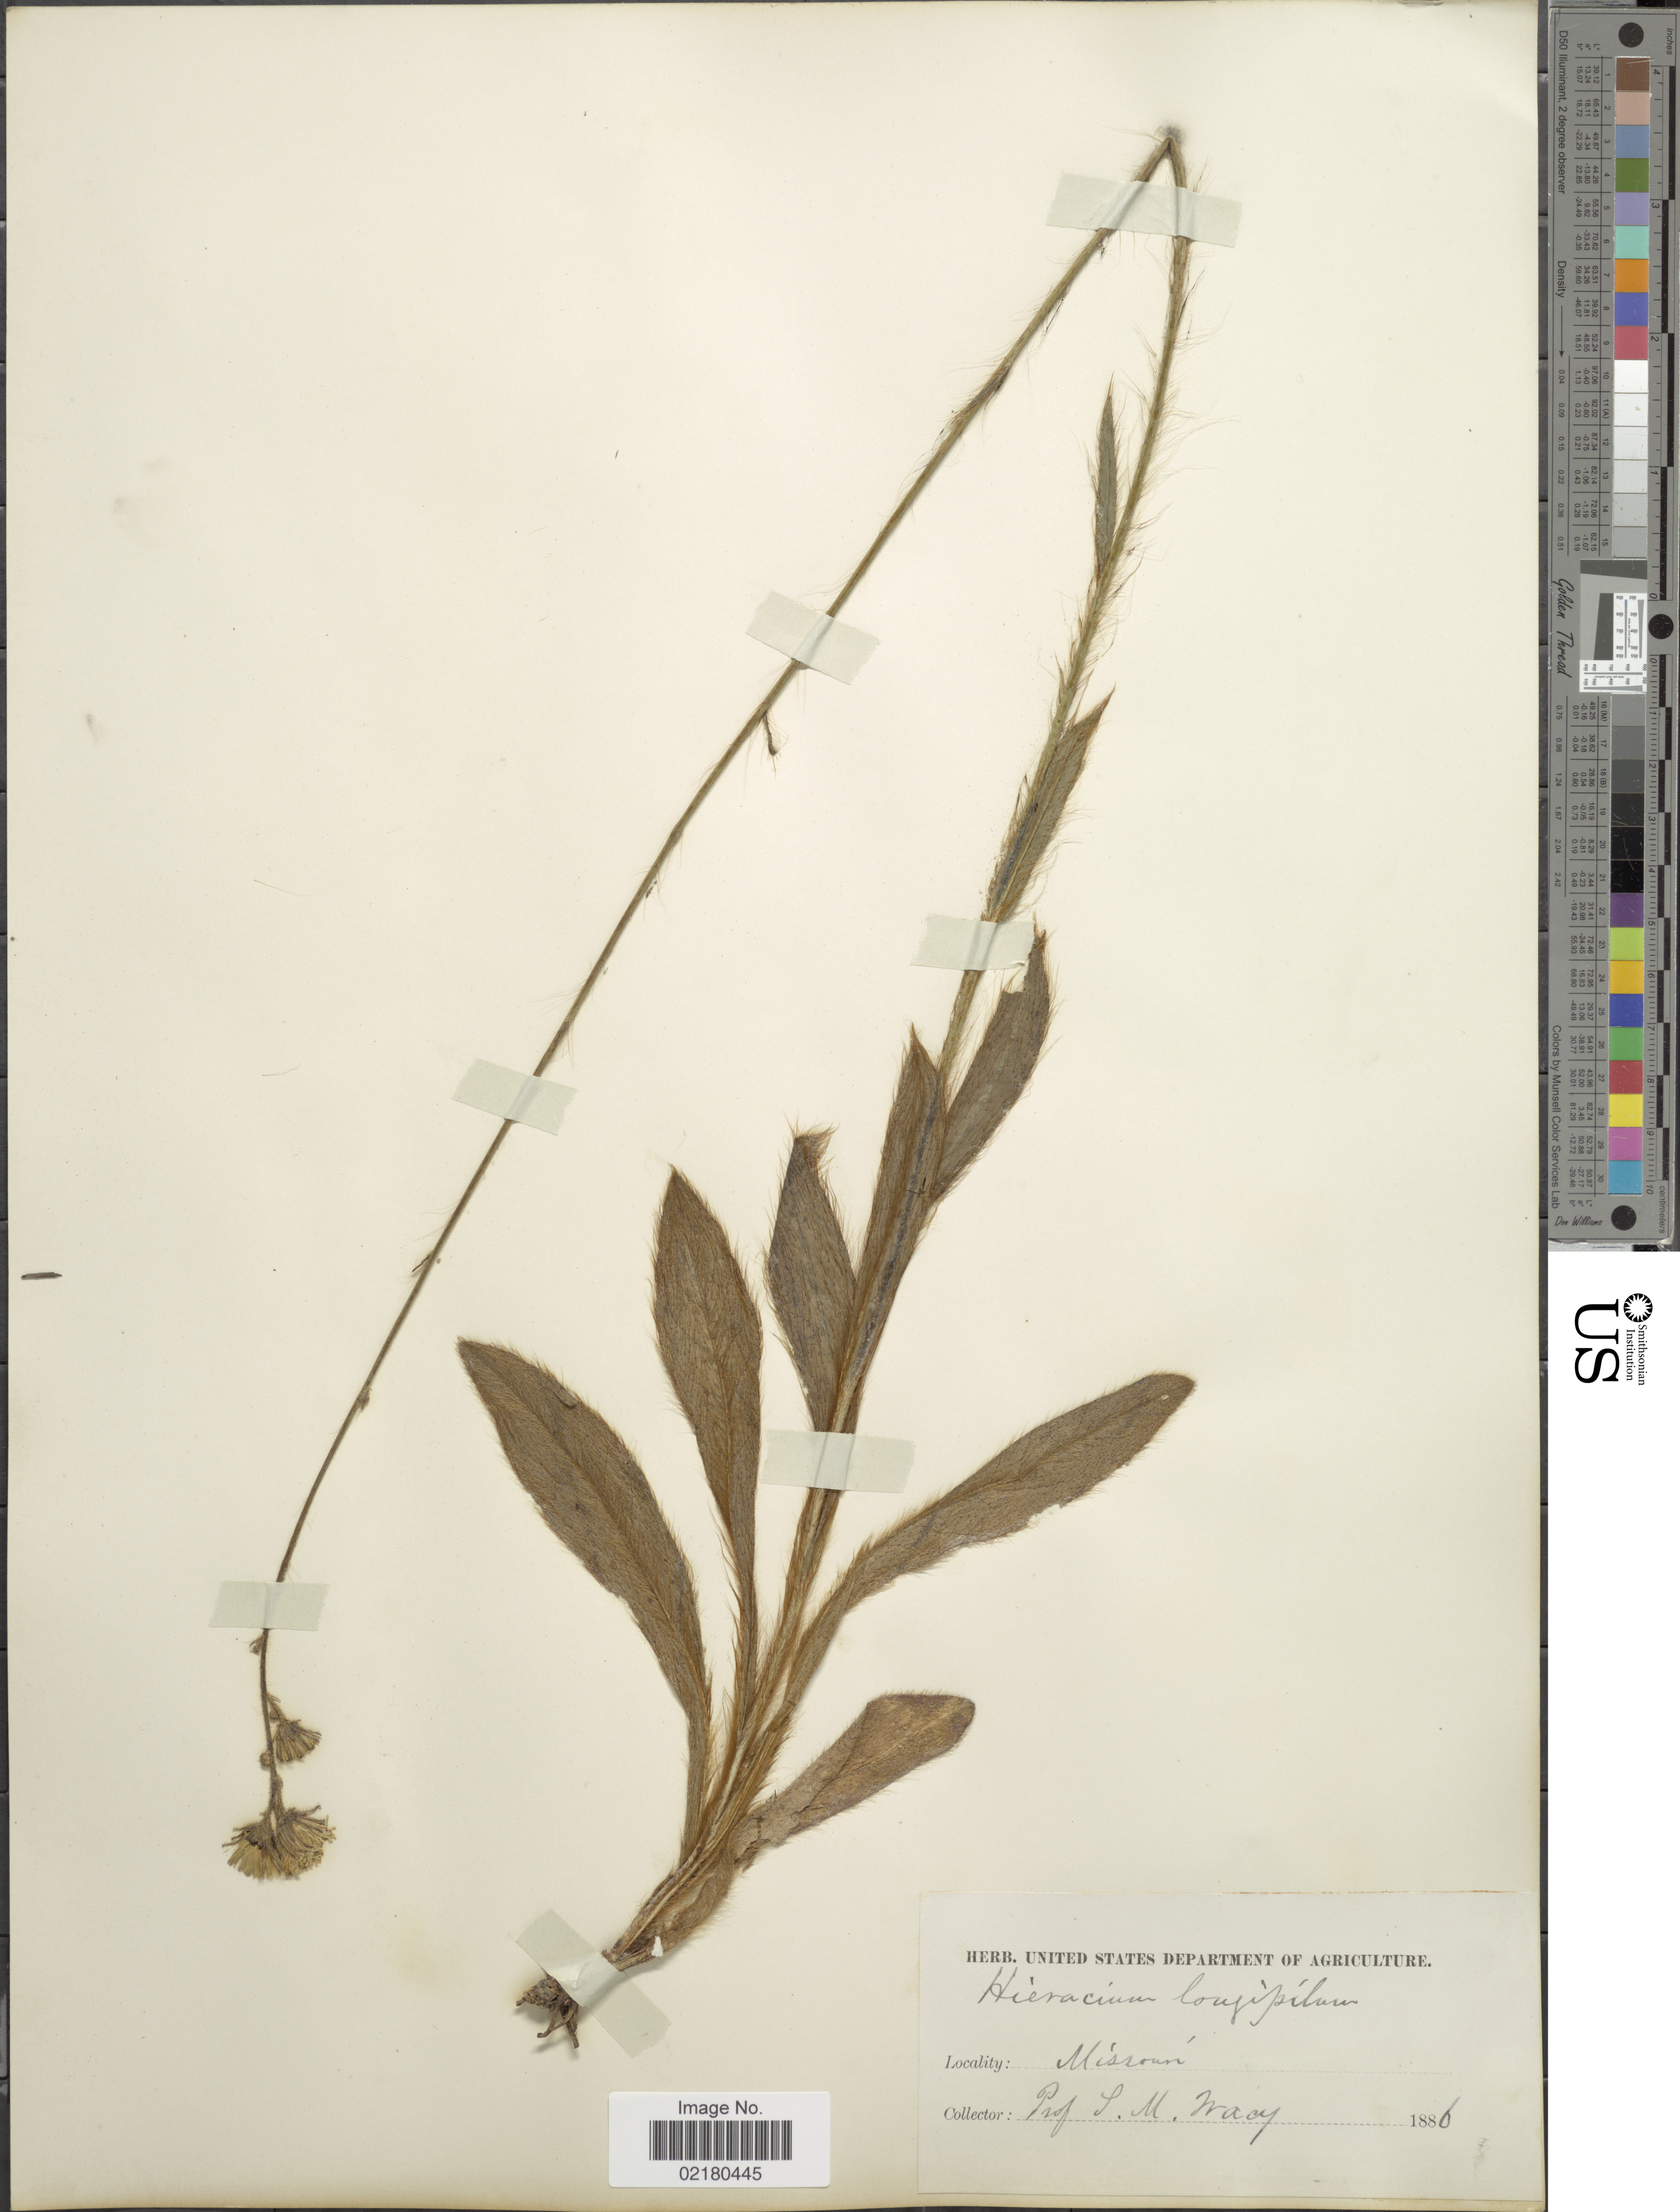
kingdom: Plantae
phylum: Tracheophyta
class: Magnoliopsida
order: Asterales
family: Asteraceae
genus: Hieracium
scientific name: Hieracium longipilum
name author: Torr. ex Hook.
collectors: S. M. Tracy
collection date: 1886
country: United States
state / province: Missouri